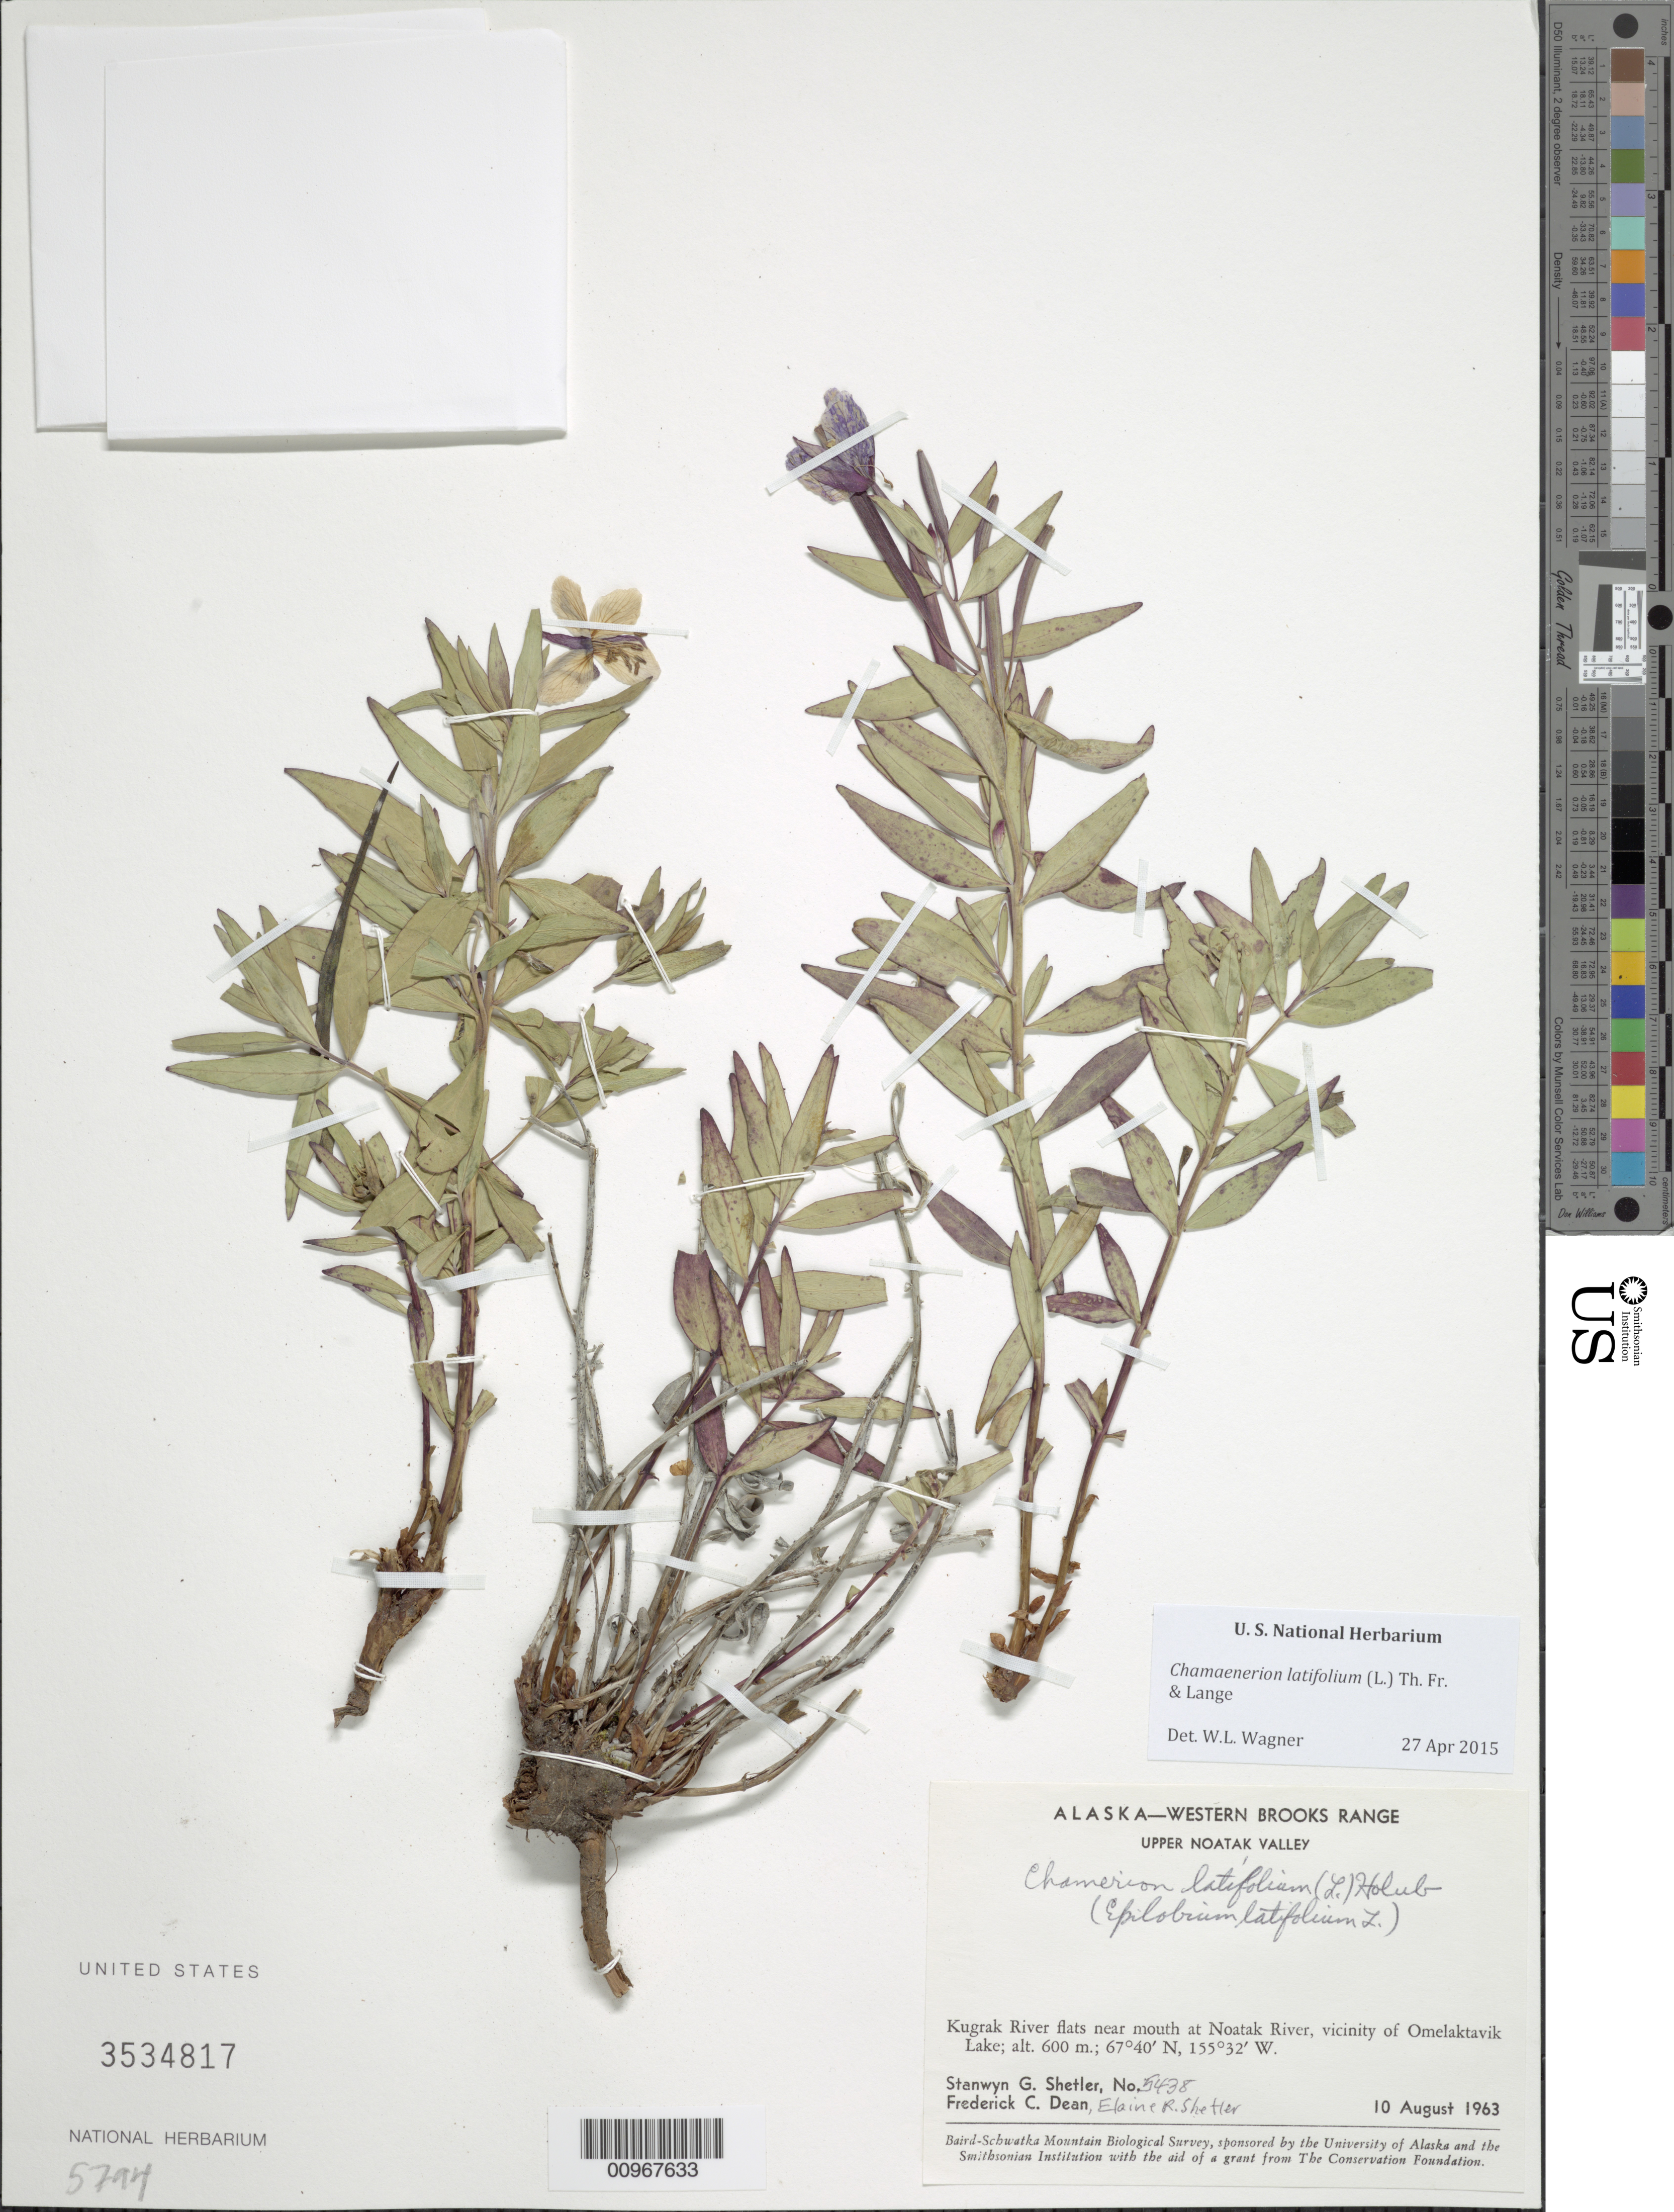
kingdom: Plantae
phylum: Tracheophyta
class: Magnoliopsida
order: Myrtales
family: Onagraceae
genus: Chamaenerion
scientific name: Chamaenerion latifolium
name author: (L.) Th. Fr. & Lange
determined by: Wagner, W. L., (BOT), Smithsonian Institution - National Museum of Natural History (UNITED STATES)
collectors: S. Shetler, F. C. Dean & E. R. Shetler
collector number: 5438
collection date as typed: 10 Aug 1963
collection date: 1963-08-10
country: United States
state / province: Alaska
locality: Kugrak River flats near mouth at Noatak River, vicinity of Omelaktavik Lake. Western Brooks Range, Upper Noatak Valley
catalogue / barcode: US 3534817